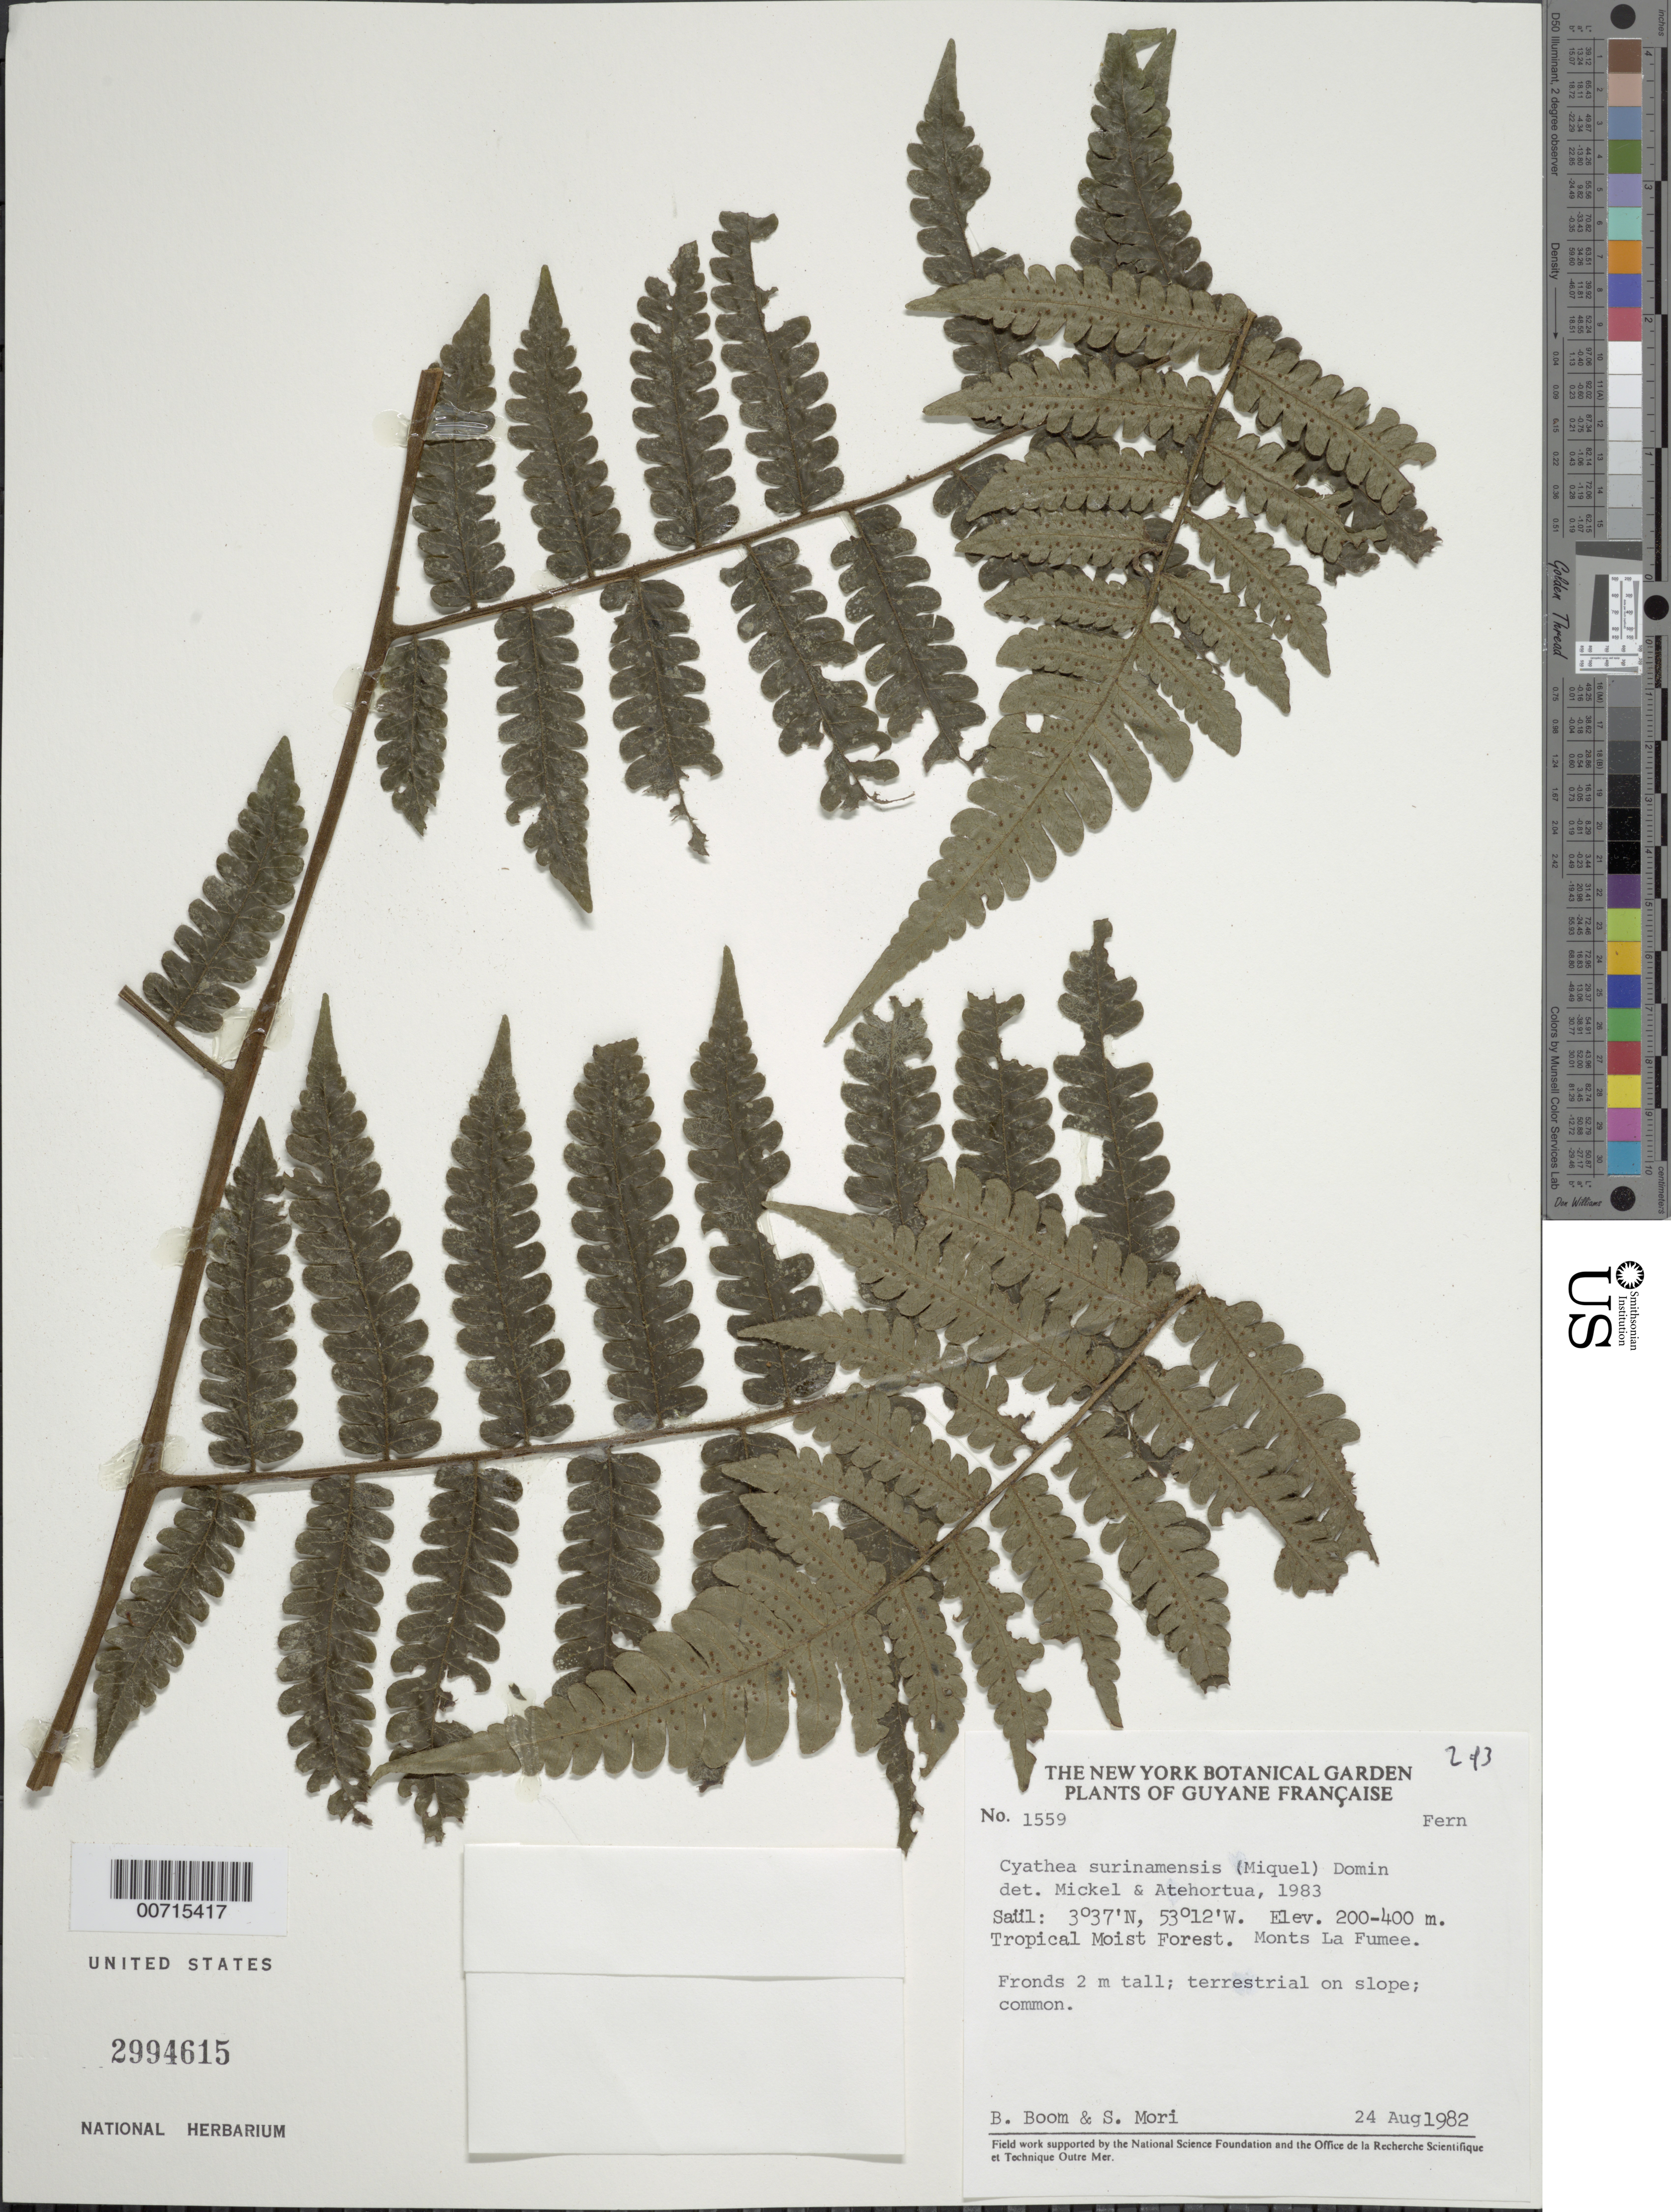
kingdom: Plantae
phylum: Tracheophyta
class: Polypodiopsida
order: Cyatheales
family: Cyatheaceae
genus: Cyathea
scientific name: Cyathea surinamensis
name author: (Miq.) Domin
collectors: B. M. Boom & S. Mori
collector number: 1559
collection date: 1982-08-24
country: French Guiana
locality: Guyane Francaise, Saül , Monts La Fumee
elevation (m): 200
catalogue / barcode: US 2994615